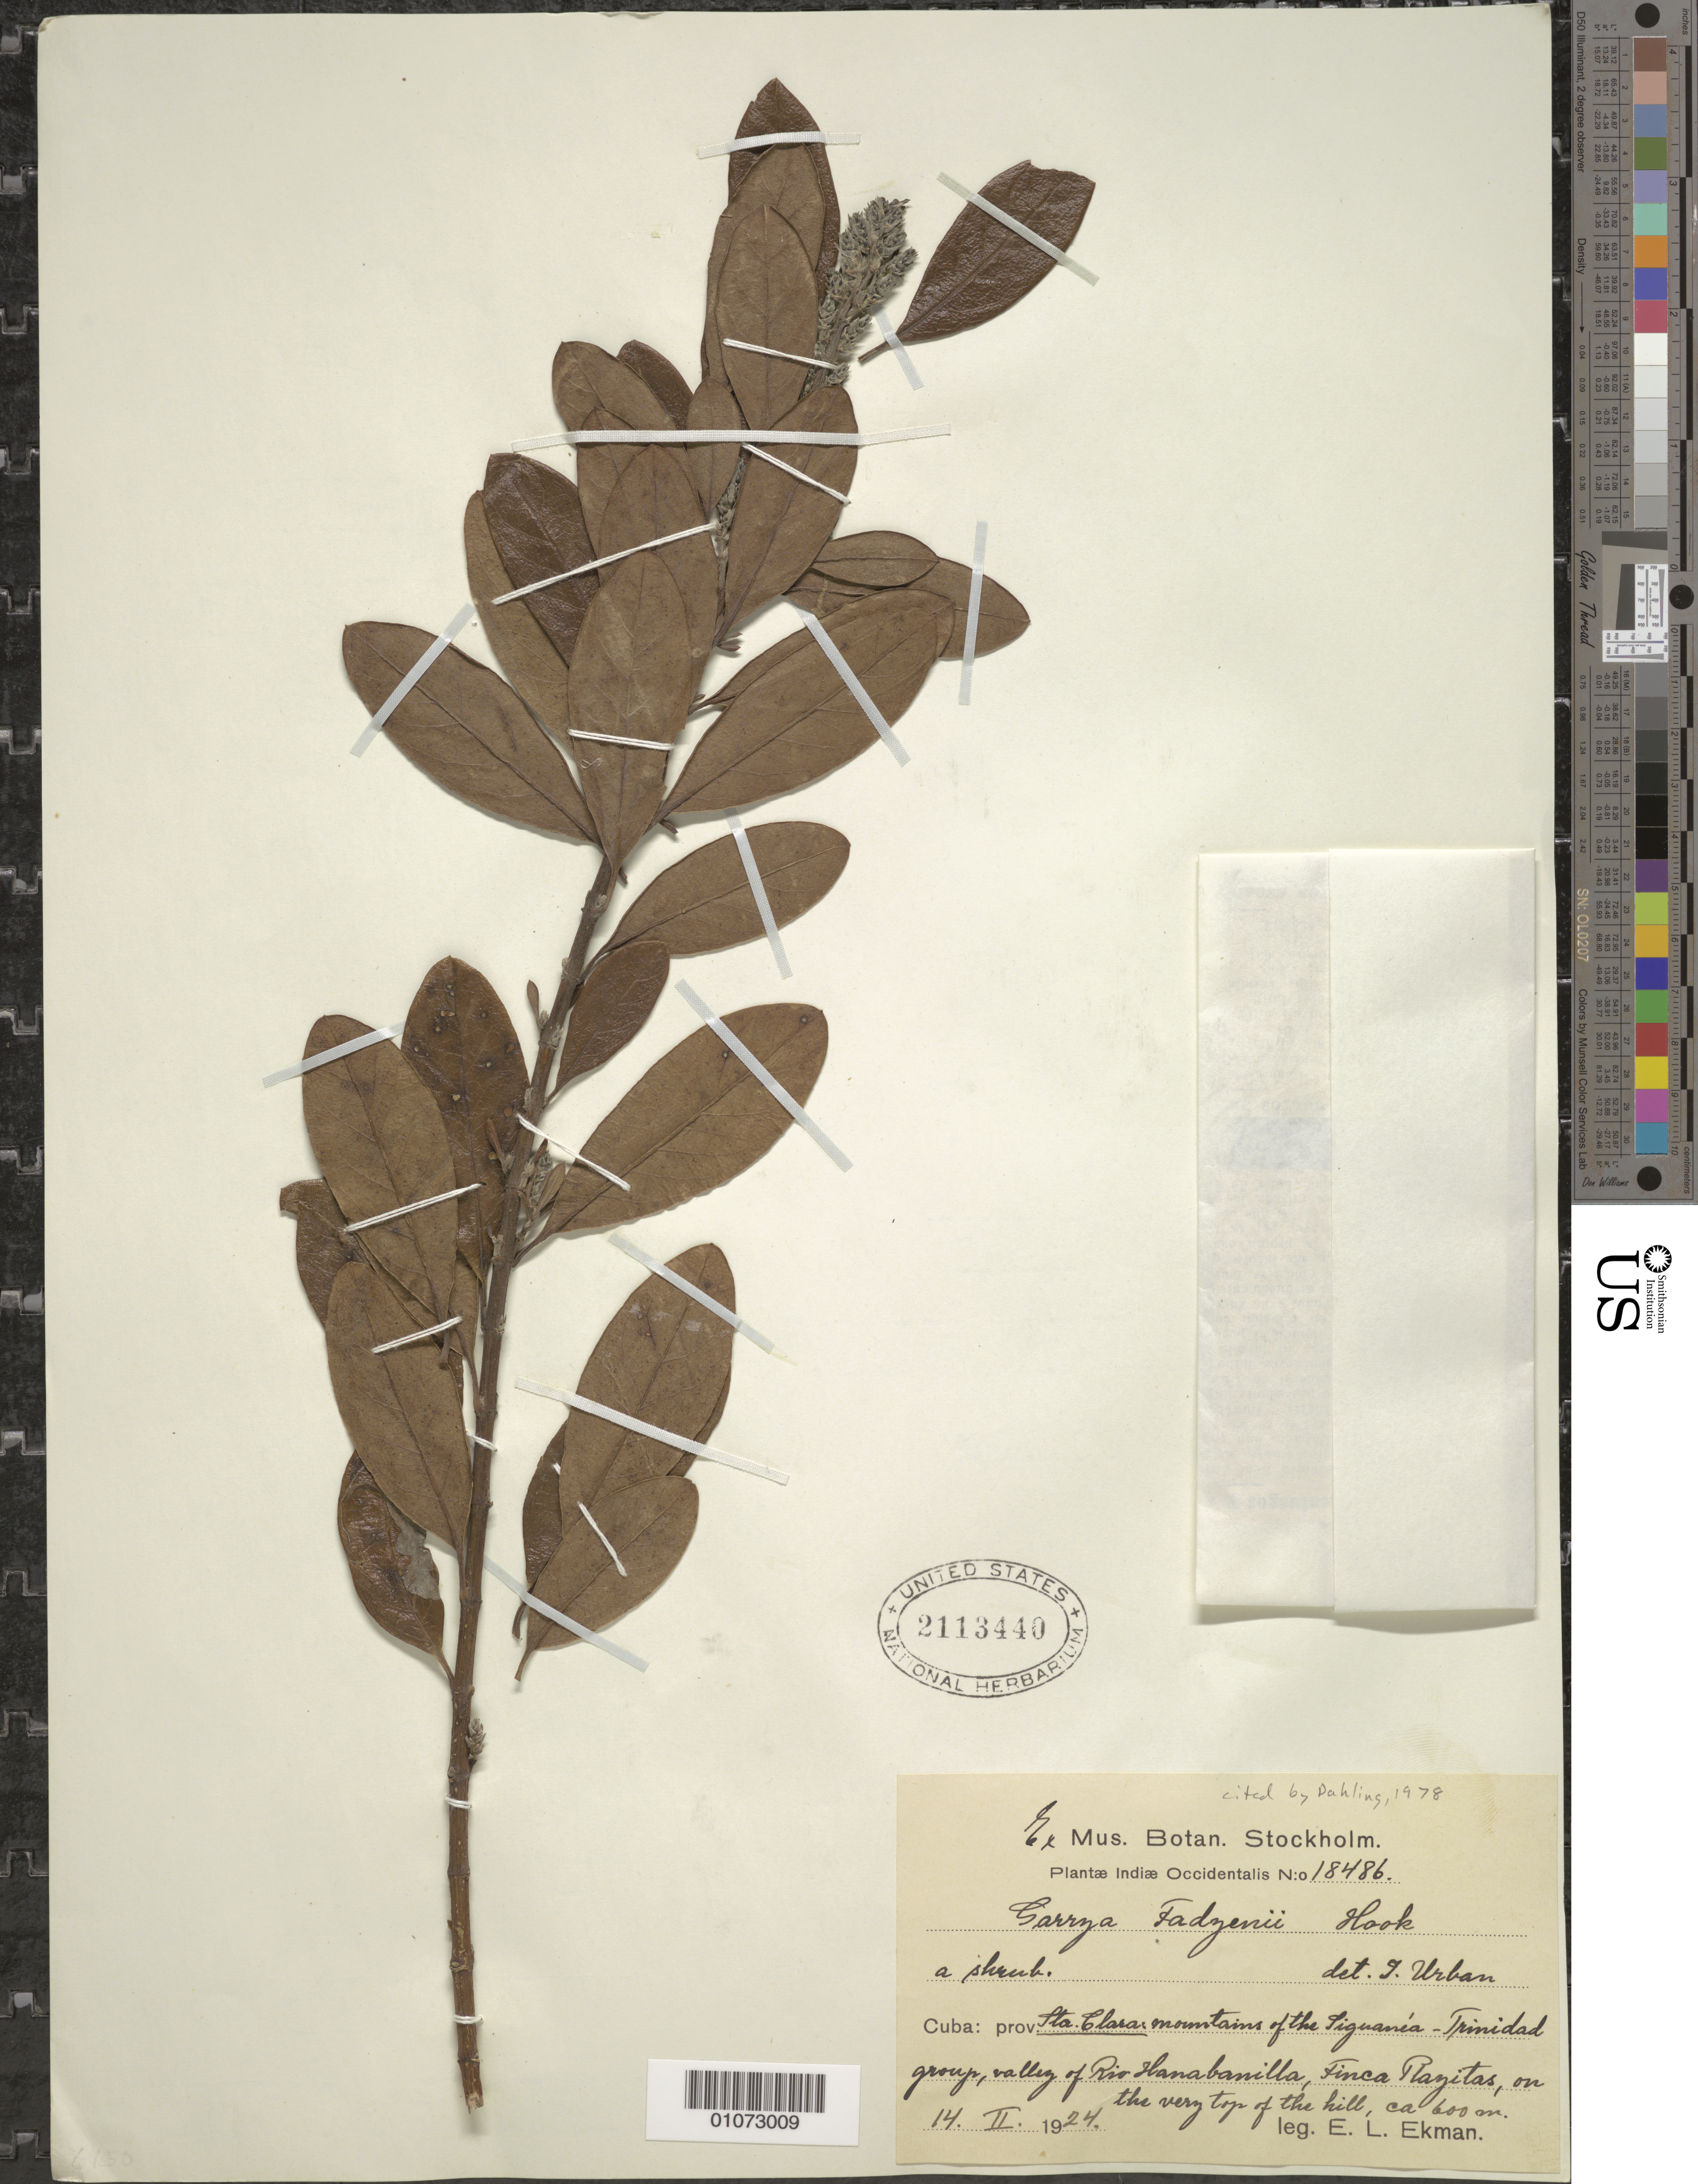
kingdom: Plantae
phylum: Tracheophyta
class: Magnoliopsida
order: Garryales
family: Garryaceae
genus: Garrya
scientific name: Garrya fadyenii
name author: Hook.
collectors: E. L. Ekman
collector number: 18486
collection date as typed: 14 Feb 1924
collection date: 1924-02-14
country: Cuba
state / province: Villa Clara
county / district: Santa Clara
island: Cuba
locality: Mountains of the Liguanea-Trinidad group, valley of the Rio Hanabanilla, Finca Razitas, on the very top of the hill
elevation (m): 600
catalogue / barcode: US 2113440